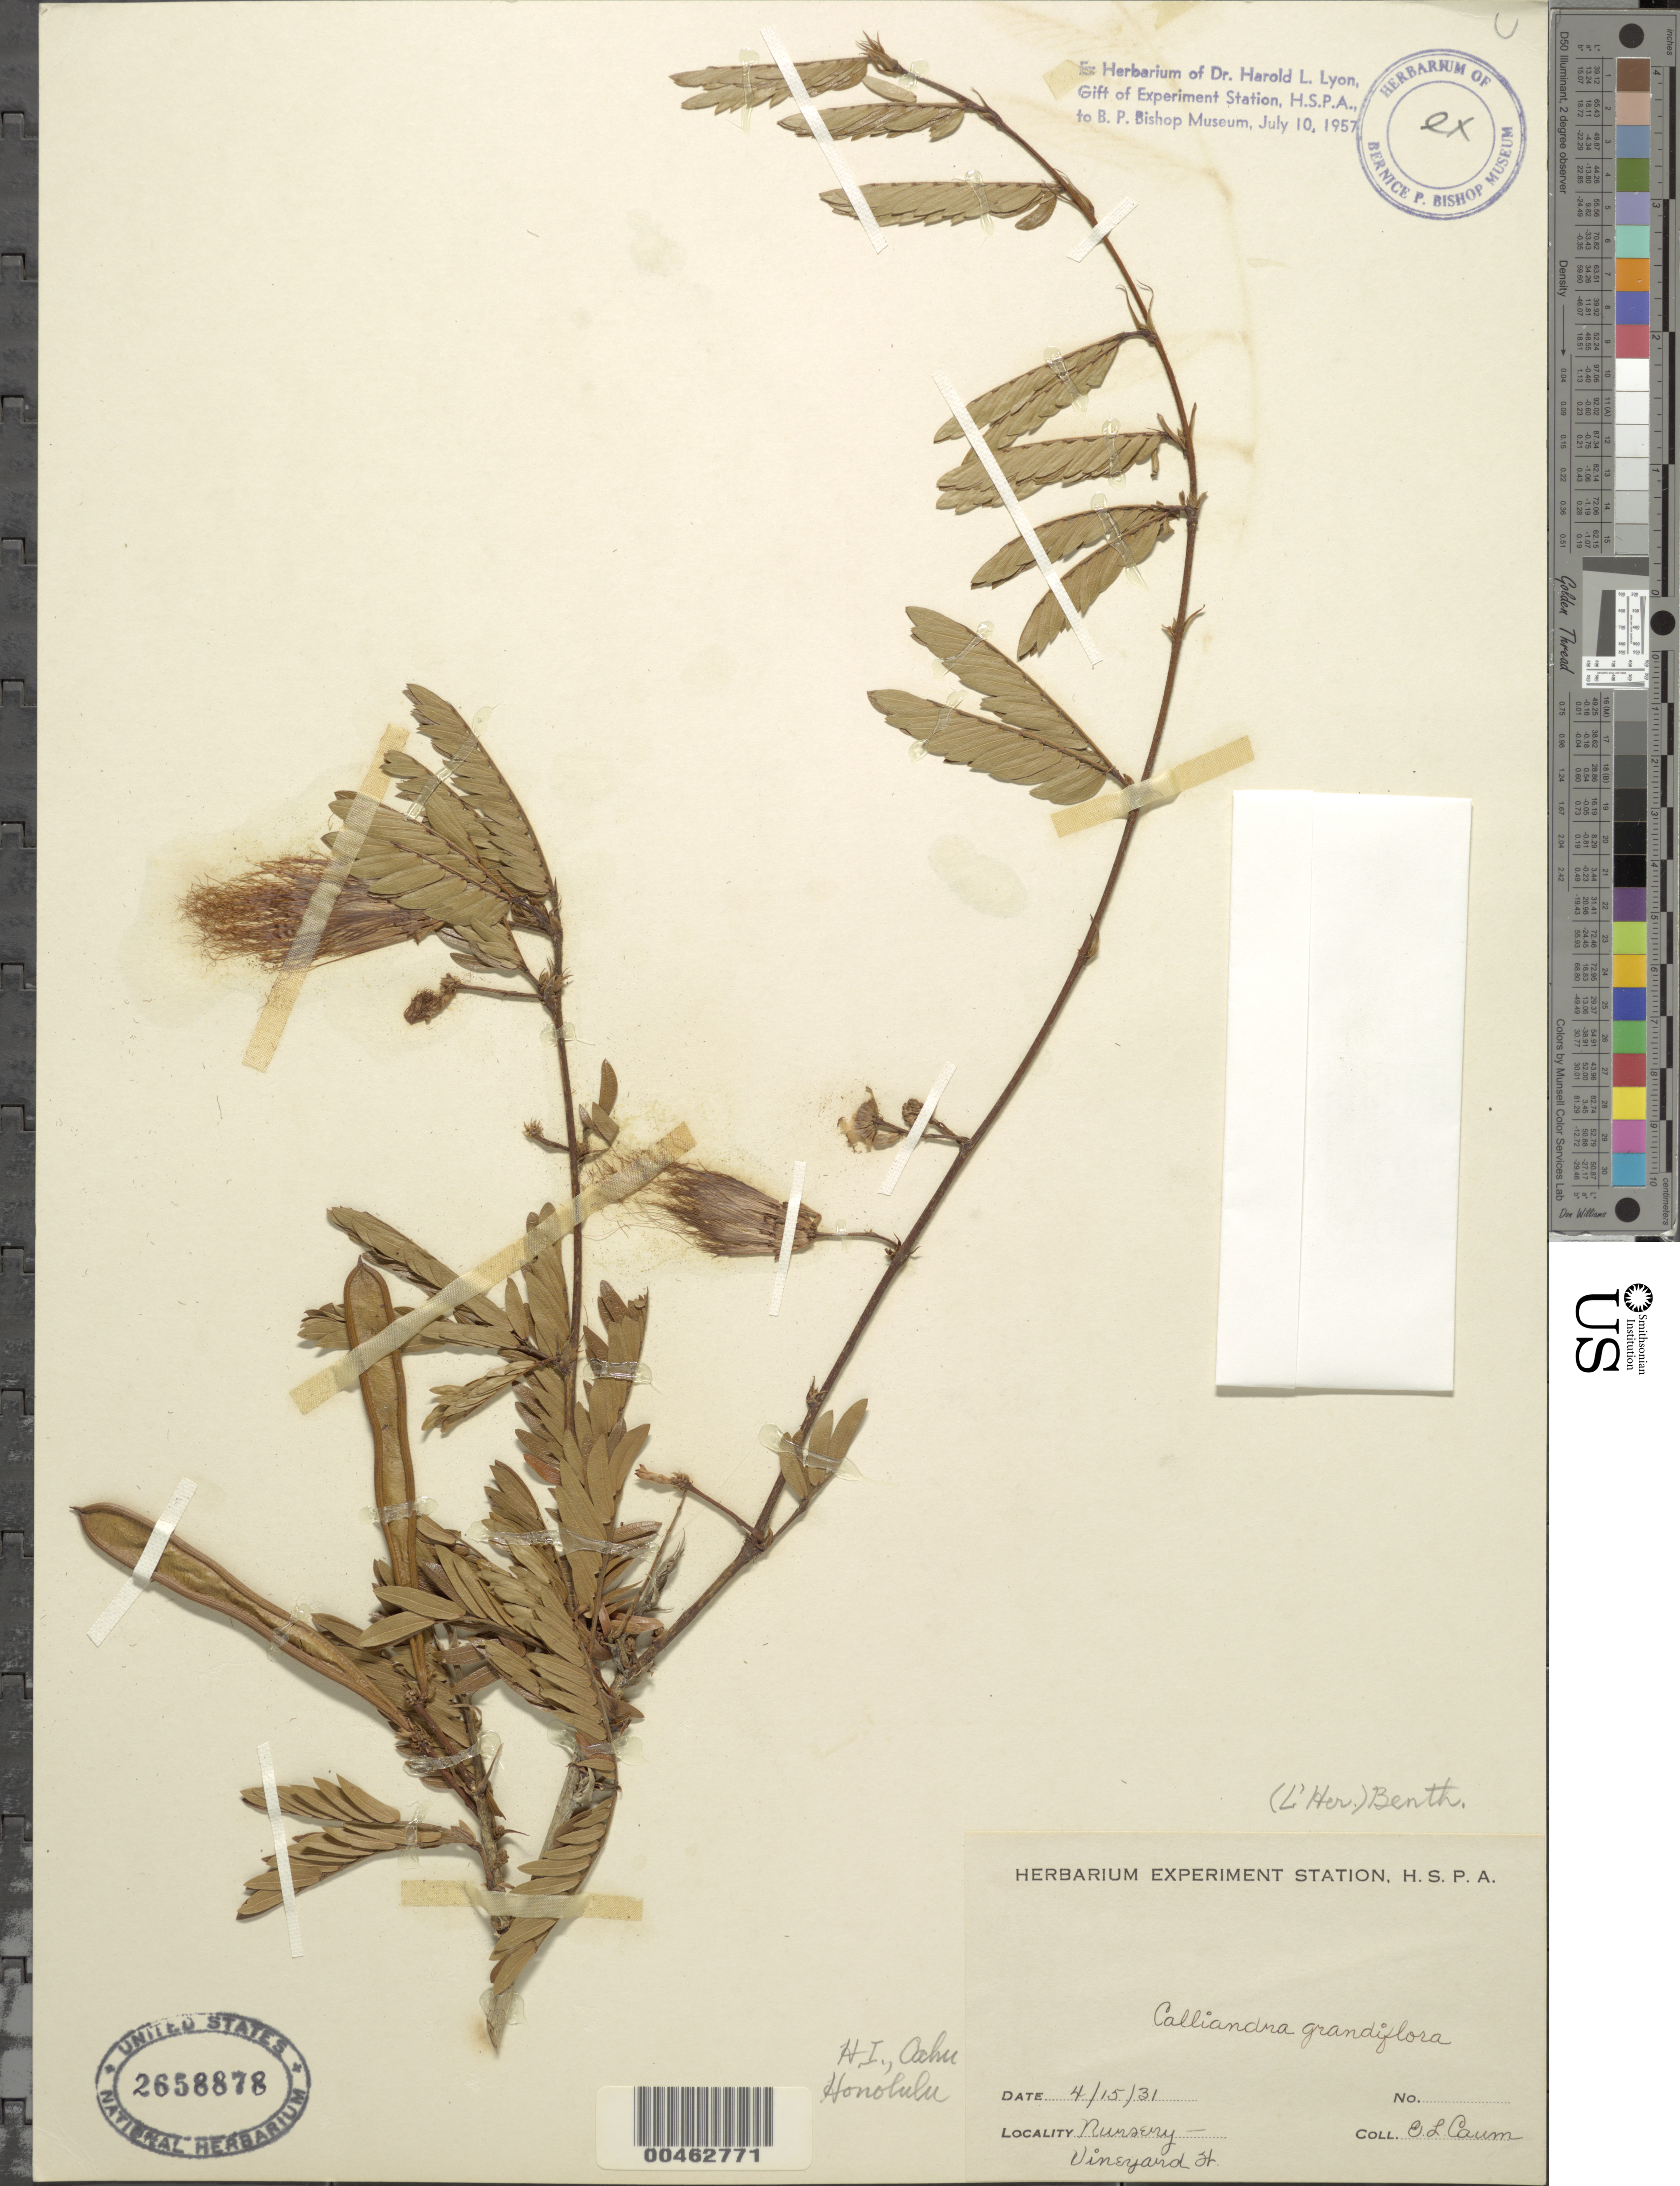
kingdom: Plantae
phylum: Tracheophyta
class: Magnoliopsida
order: Fabales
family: Fabaceae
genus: Calliandra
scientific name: Calliandra grandifolia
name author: P.H. Allen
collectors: E. L. Caum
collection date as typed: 15 Apr 1931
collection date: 1931-04-15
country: United States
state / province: Hawaii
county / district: Honolulu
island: Oahu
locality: Honolulu, Nursery - Vineyard St.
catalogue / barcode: US 2658878